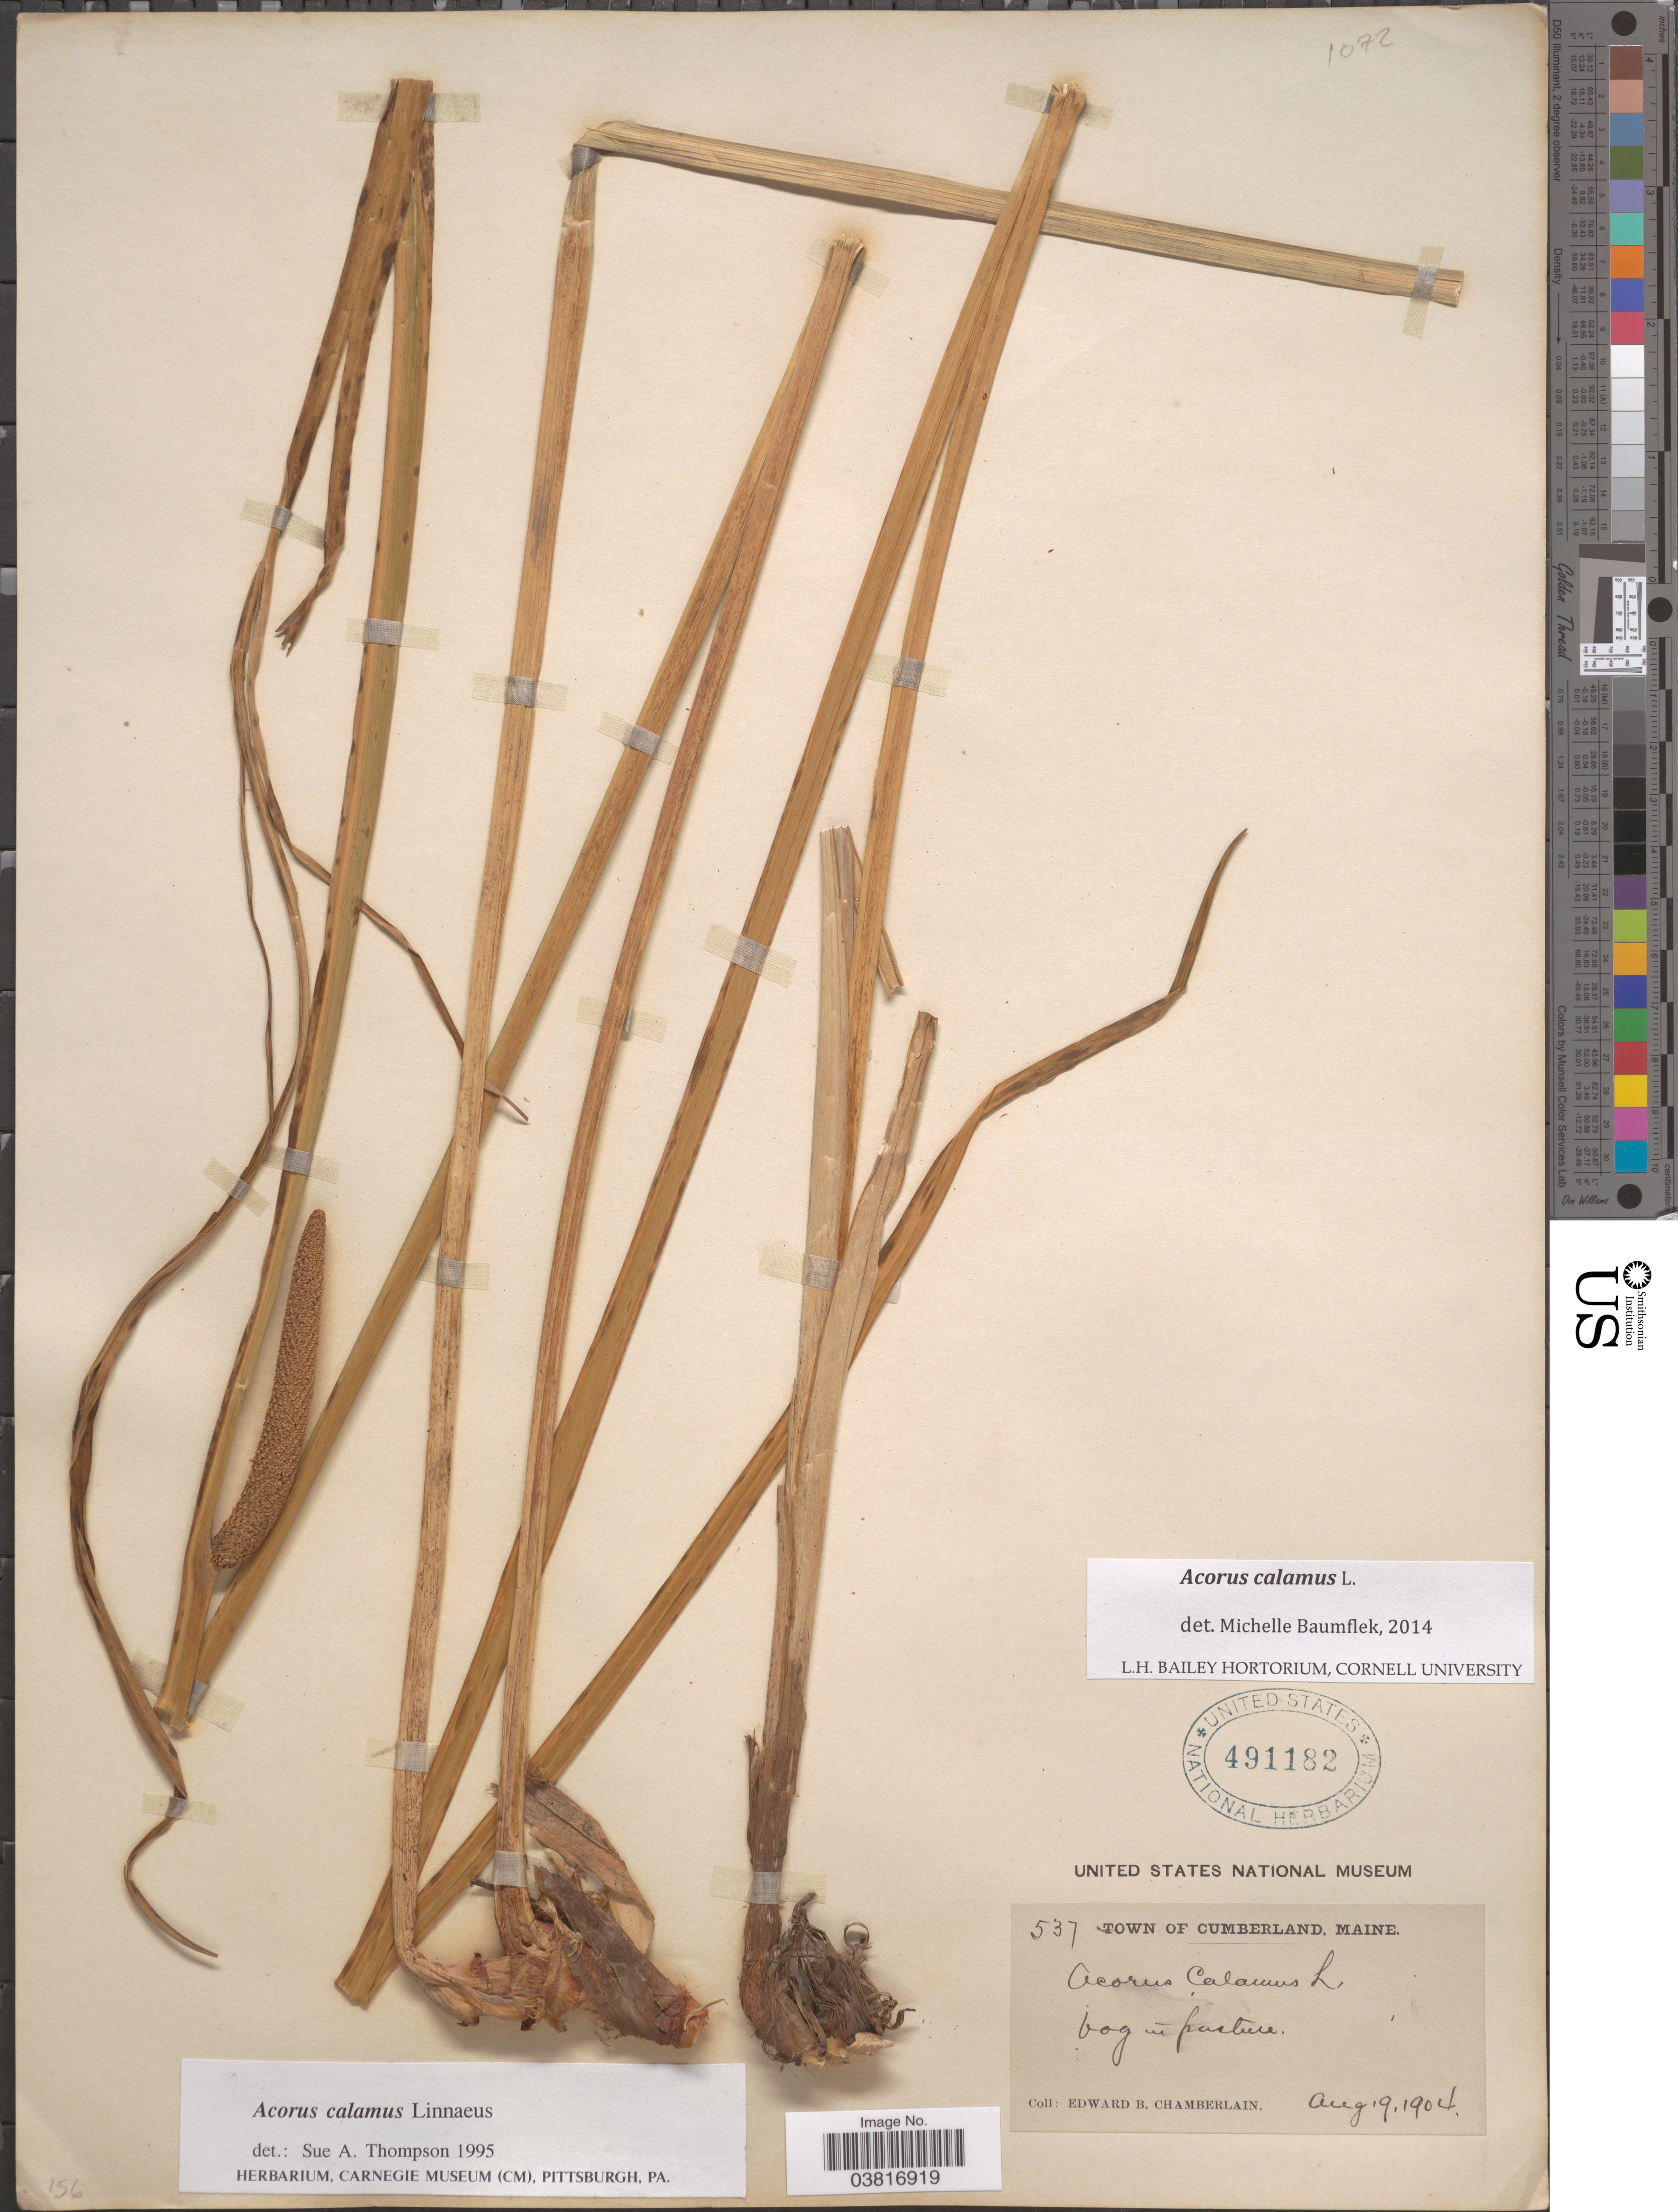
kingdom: Plantae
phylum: Tracheophyta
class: Liliopsida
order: Acorales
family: Acoraceae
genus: Acorus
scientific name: Acorus calamus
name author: L.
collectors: E. Chamberlain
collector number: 537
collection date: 1904-08-19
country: United States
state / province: Maine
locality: Town of Cumberland.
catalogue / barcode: US 491182